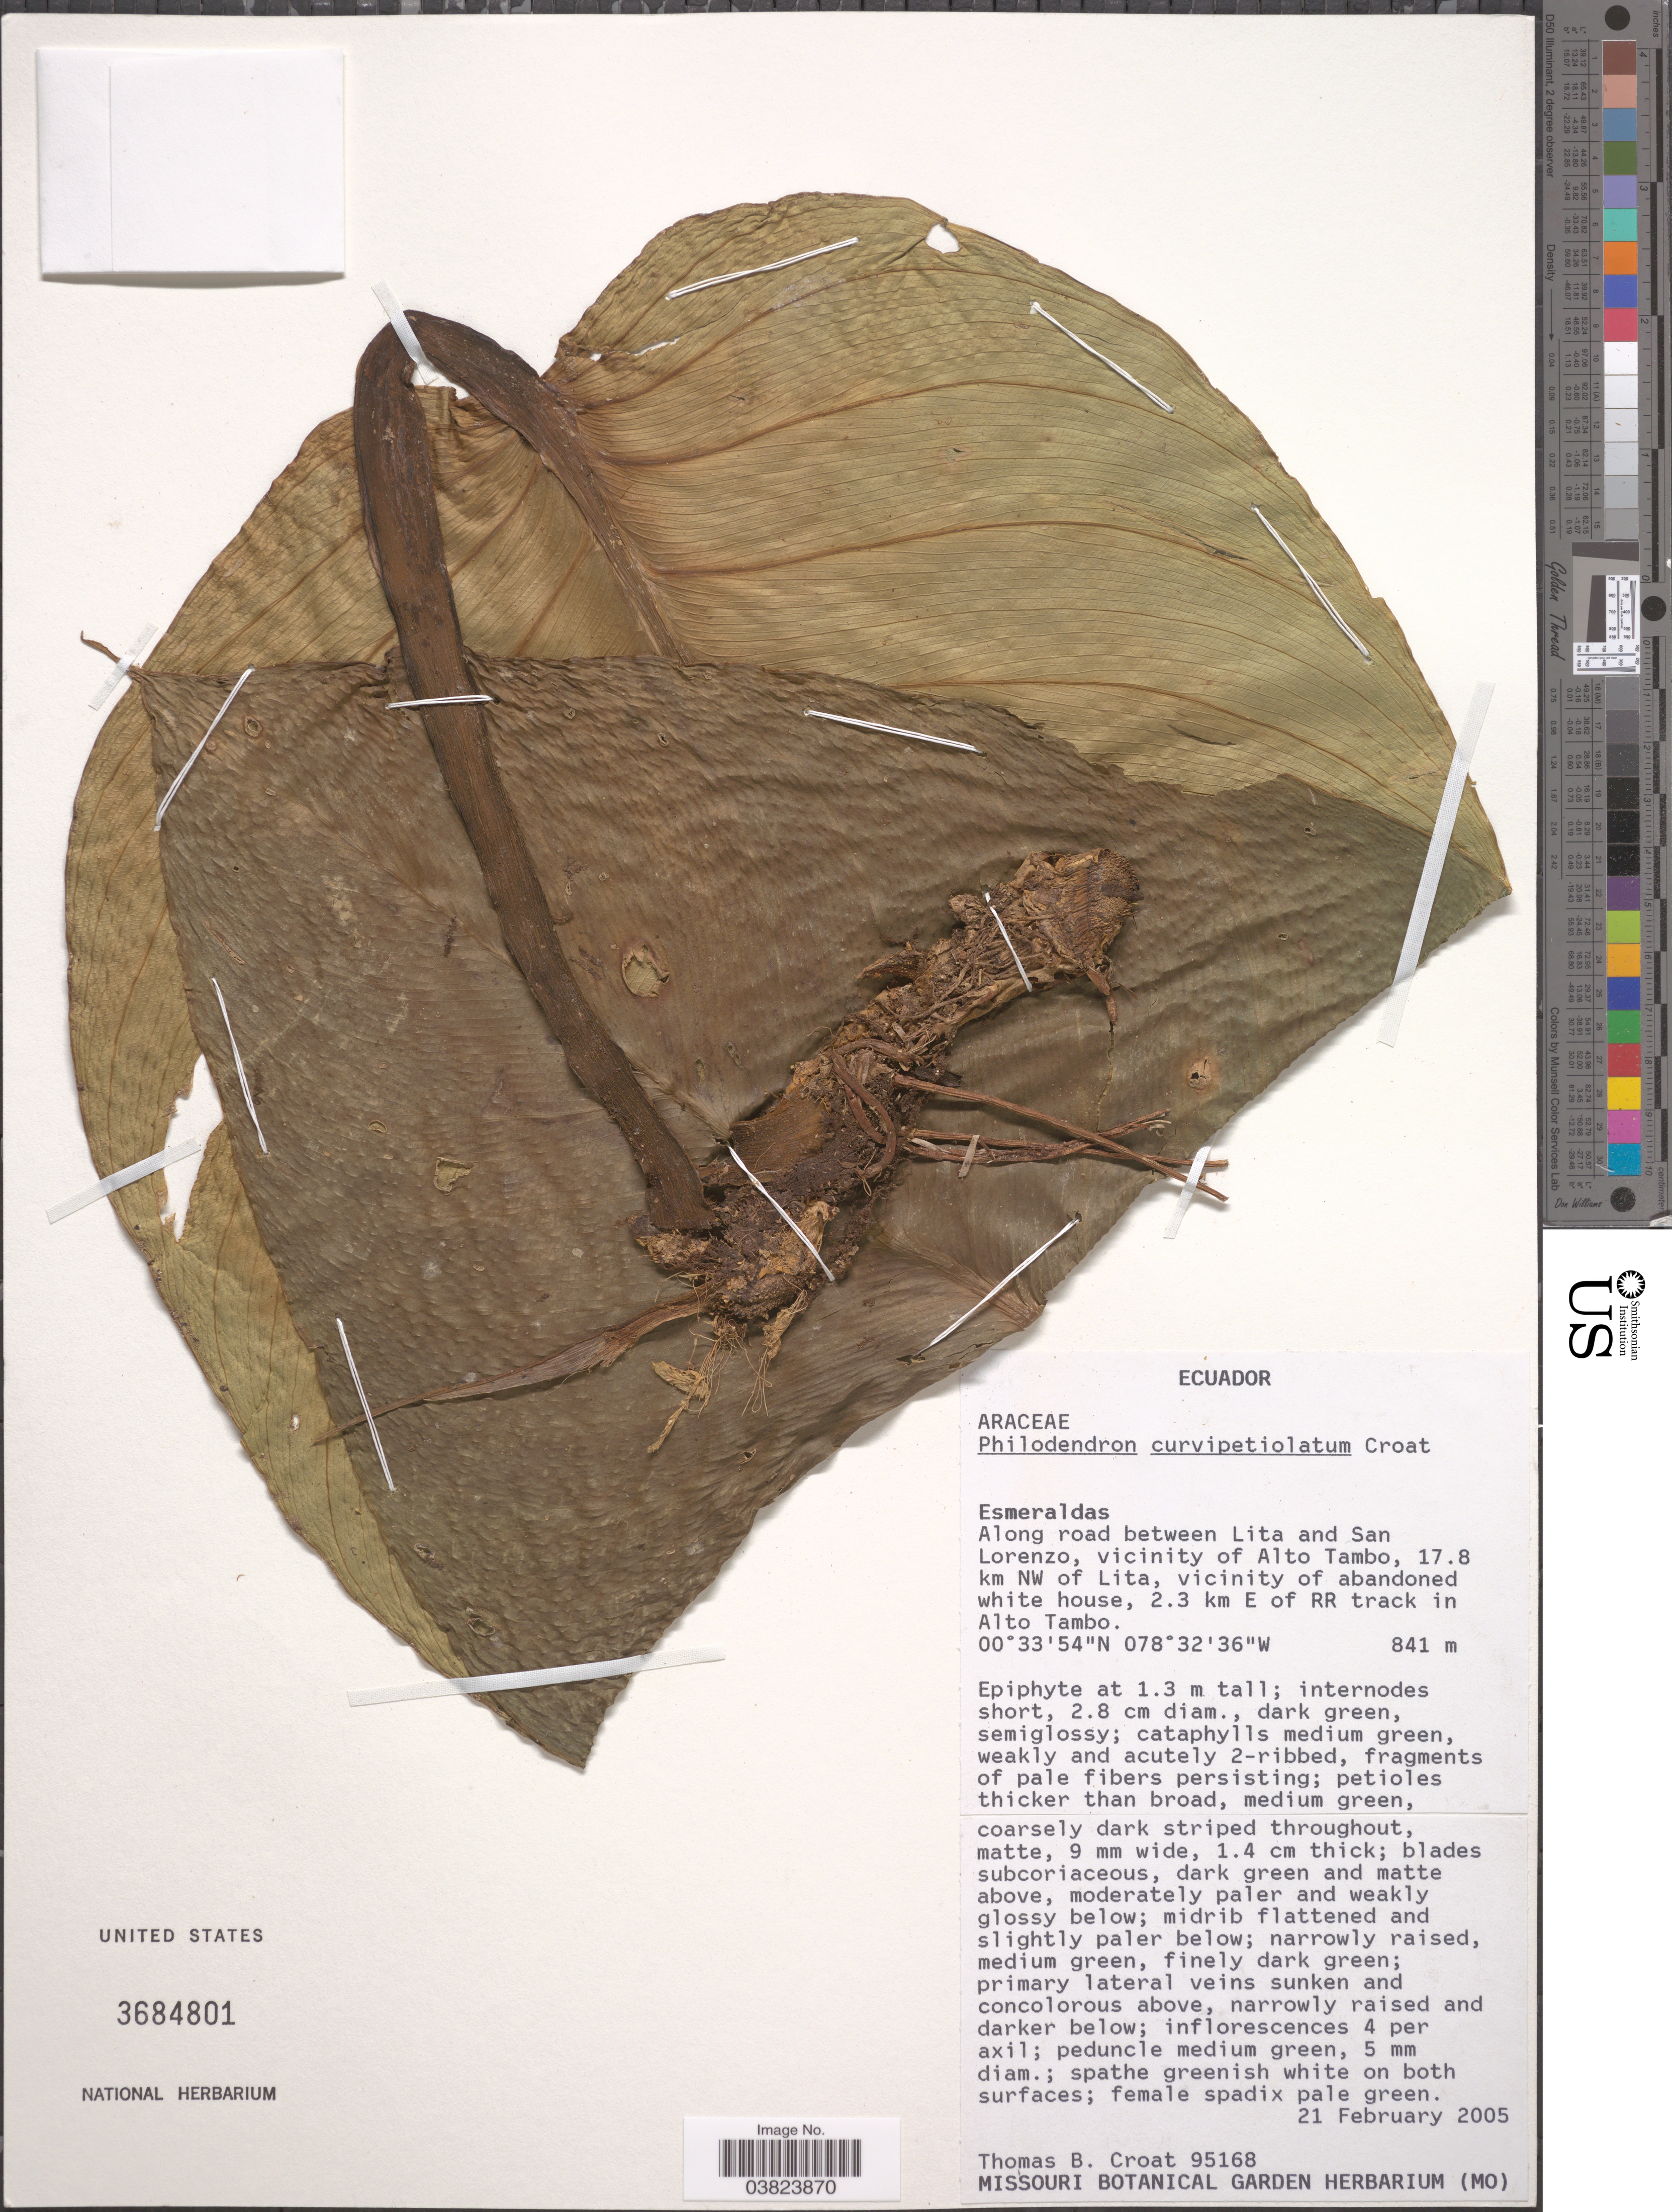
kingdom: Plantae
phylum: Tracheophyta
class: Liliopsida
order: Alismatales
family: Araceae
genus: Philodendron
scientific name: Philodendron curvipetiolatum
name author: Croat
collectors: T. B. Croat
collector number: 95168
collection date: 2005-02-21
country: Ecuador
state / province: Esmeraldas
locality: Along road between Lita and San Lorenzo, vicinity of Alto Tambo, 17.8 km NW of Lita, vicinity of abandoned white house, 2.3 km E of RR track in Alto Tambo.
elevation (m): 841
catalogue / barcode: US 3684801